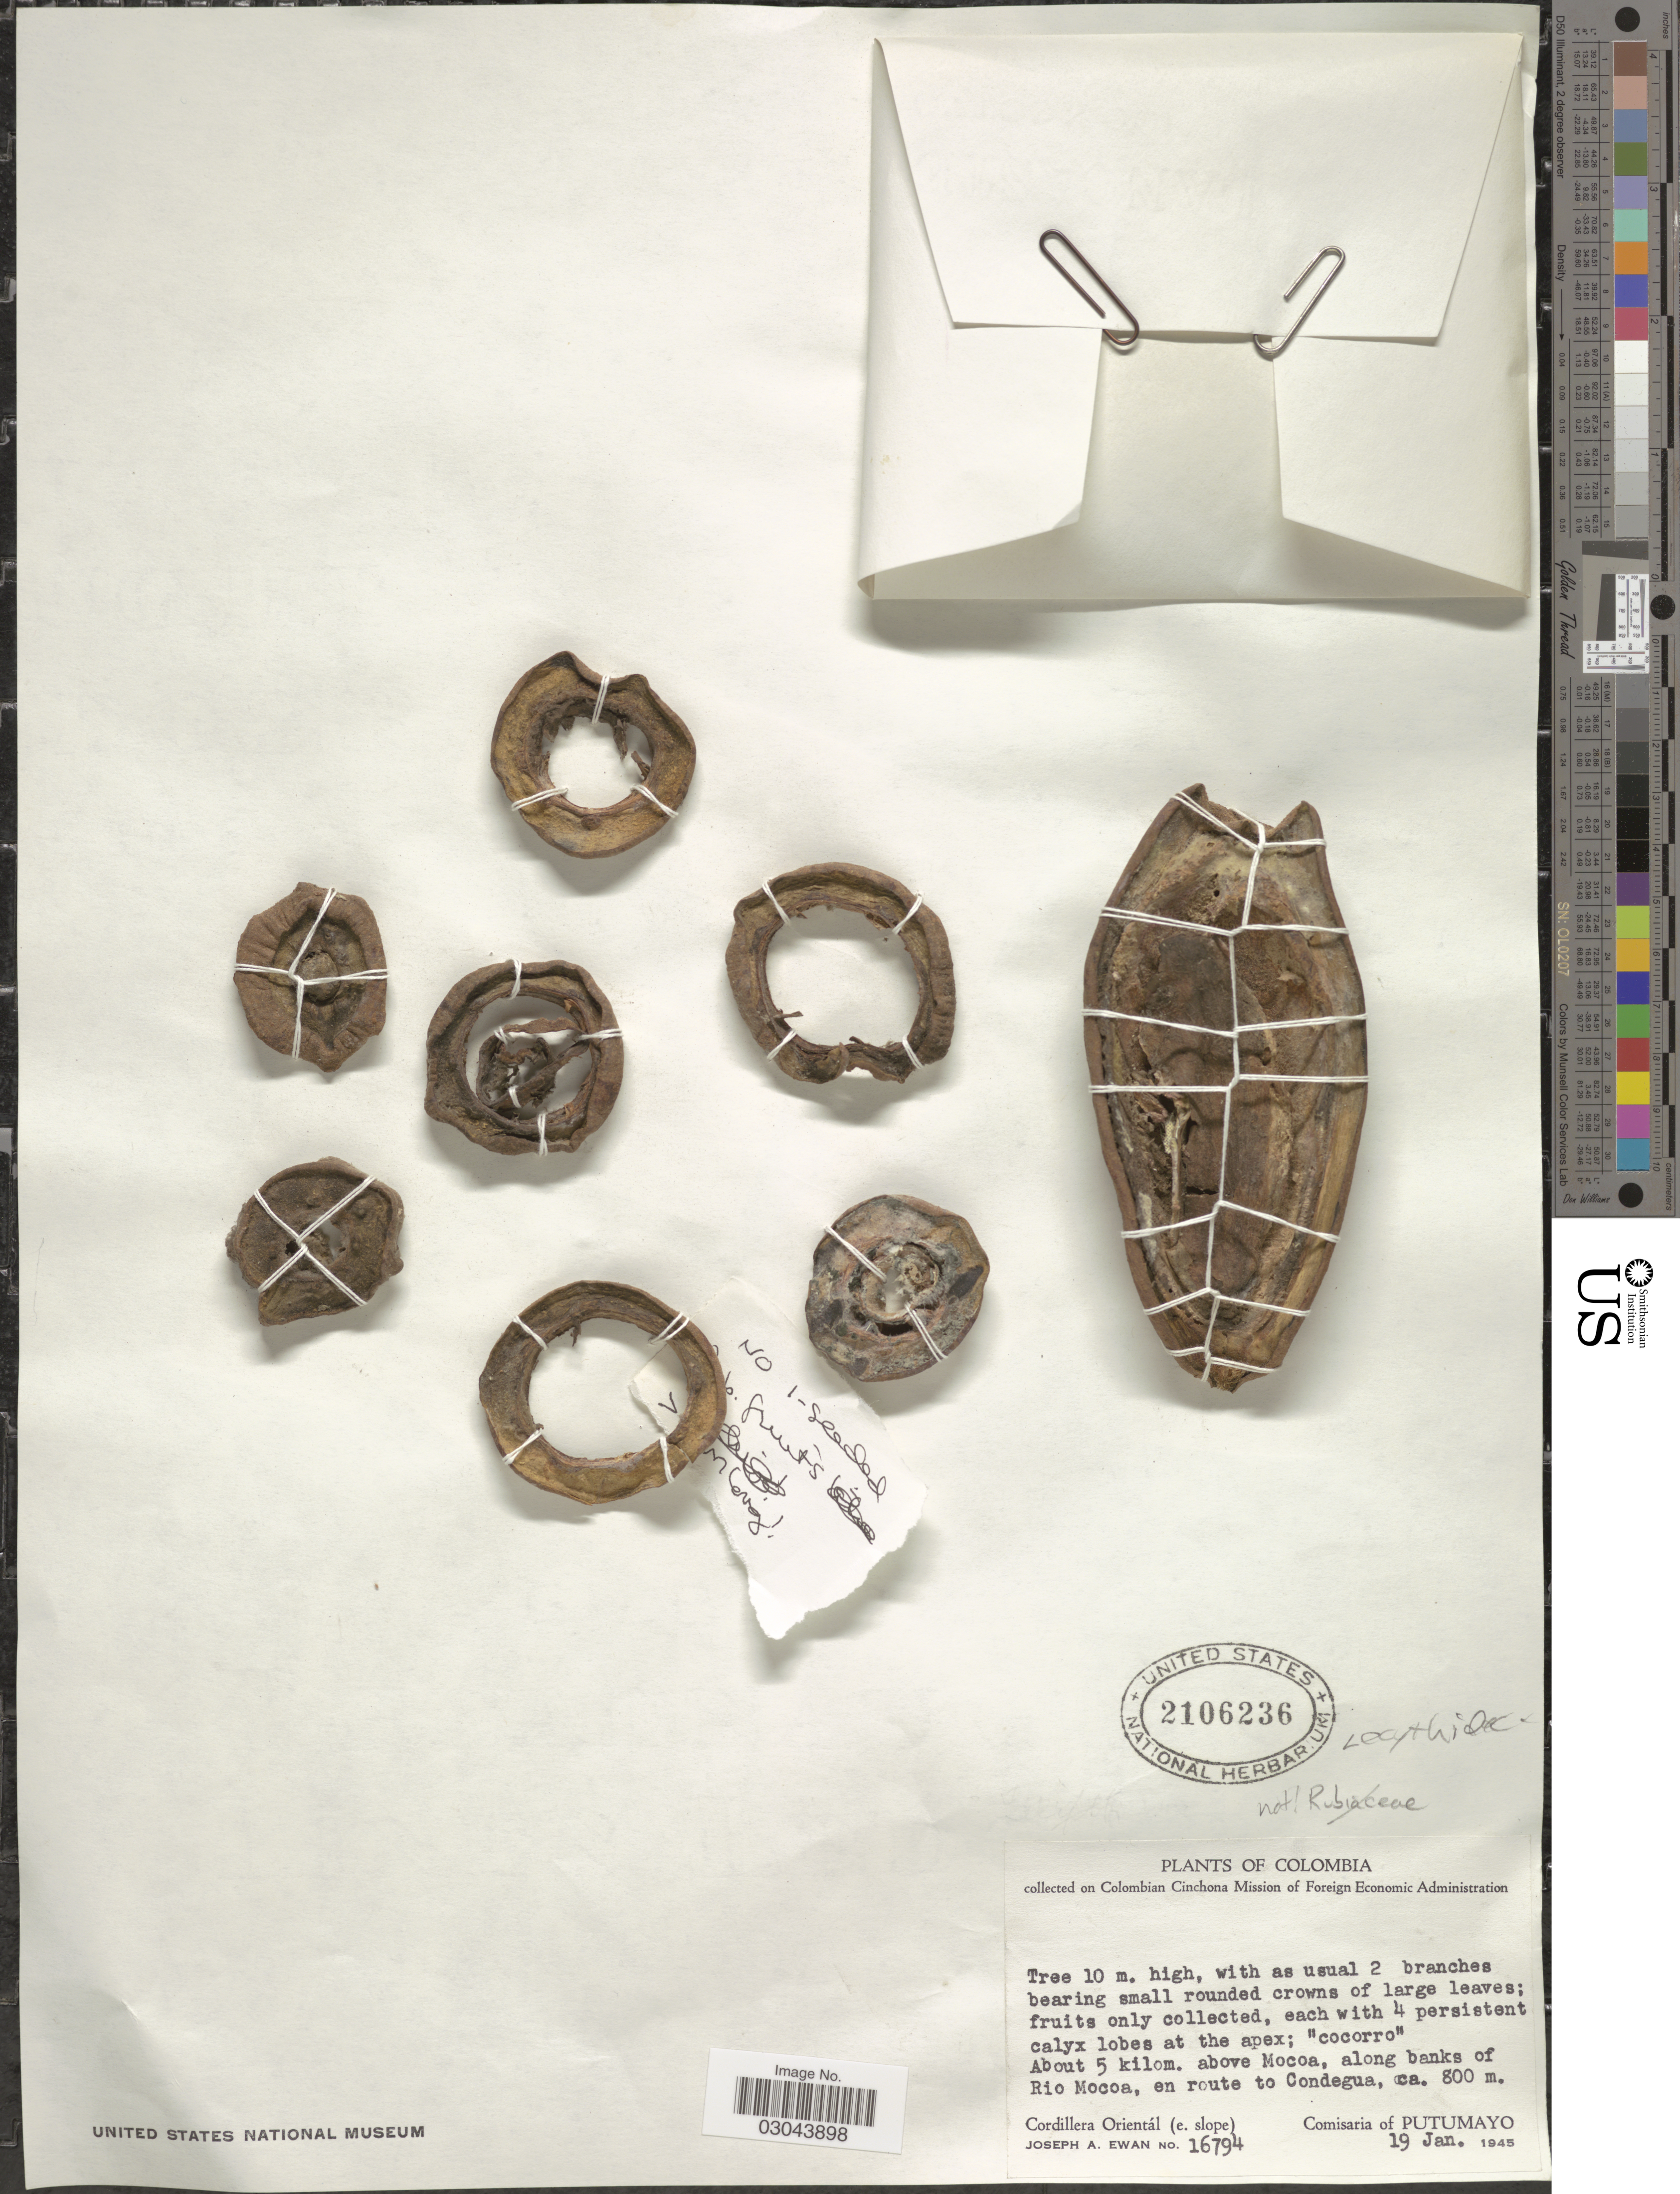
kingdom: Plantae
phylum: Tracheophyta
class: Magnoliopsida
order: Ericales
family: Lecythidaceae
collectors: J. A. Ewan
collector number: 16794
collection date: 1945-01-19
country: Colombia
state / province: Putumayo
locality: About 5 kilom. above Mocoa, along banks of Rio Mocoa, en route to Condegua. Cordillera Orientál (e. slope). Comisaria of Putumayo.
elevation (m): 800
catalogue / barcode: US 2106236